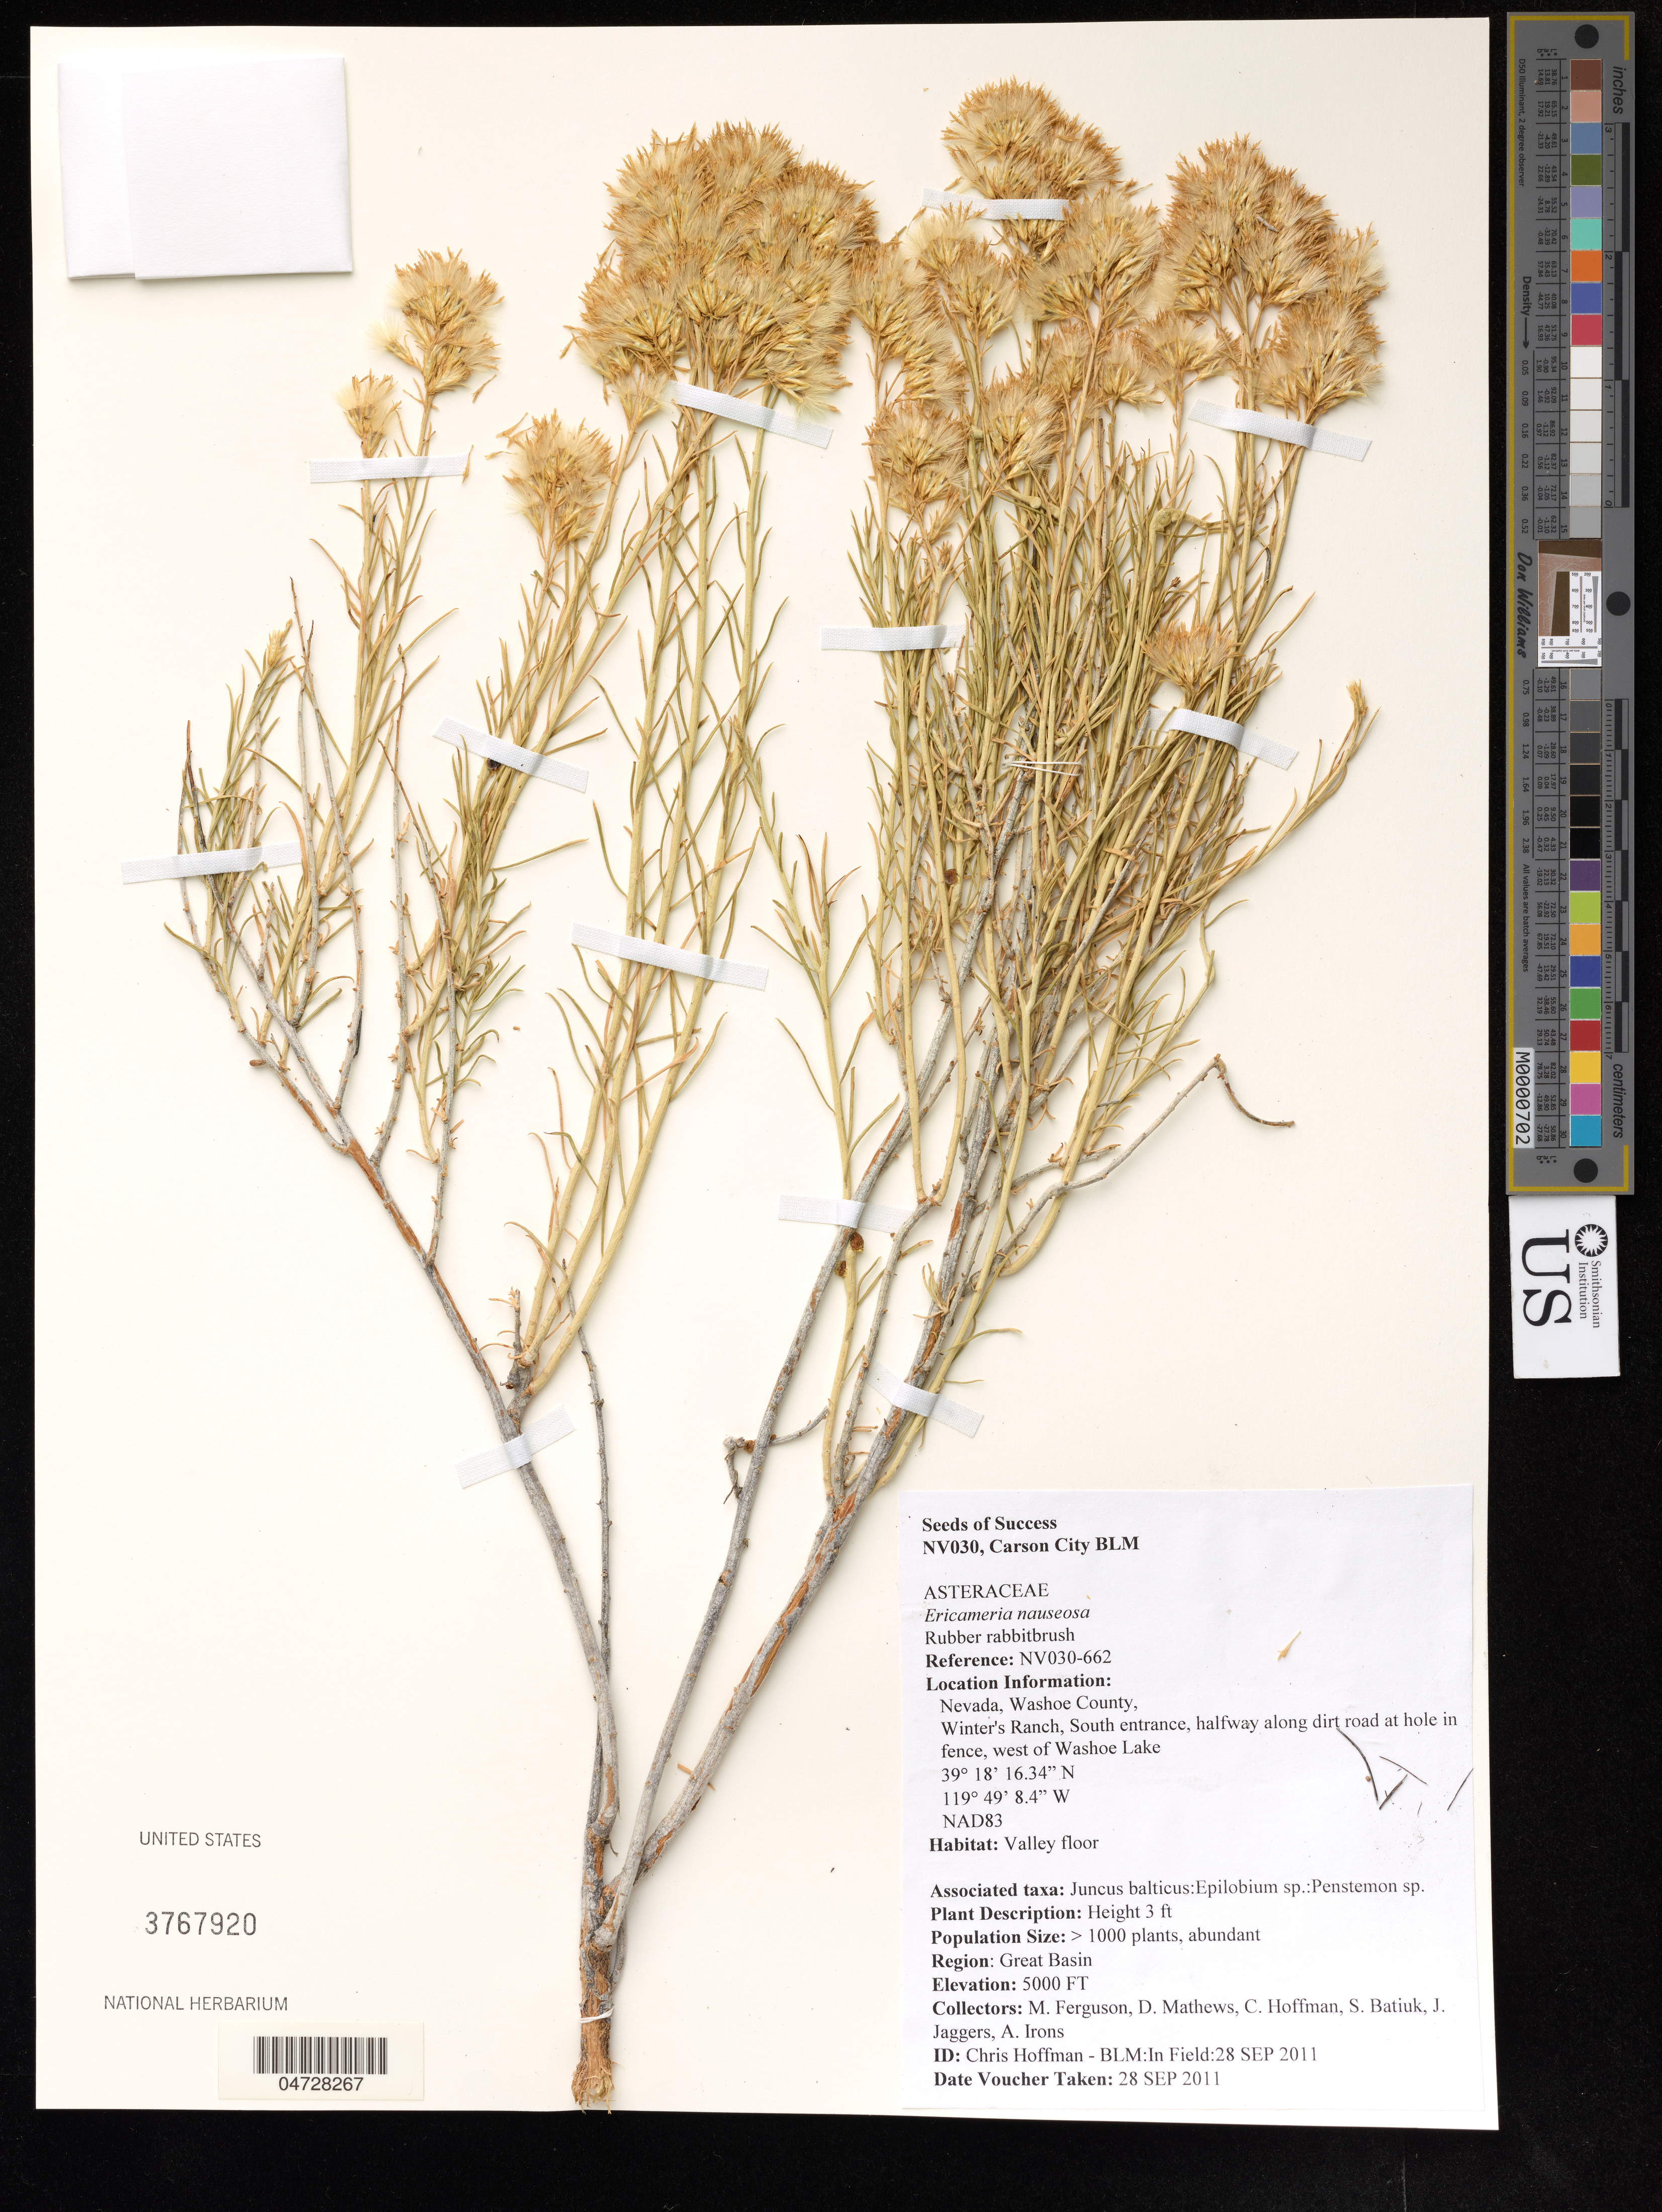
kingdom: Plantae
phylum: Tracheophyta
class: Magnoliopsida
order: Asterales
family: Asteraceae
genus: Ericameria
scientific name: Ericameria nauseosa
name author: (Pall. ex Pursh) G.L. Nesom & G.I. Baird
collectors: M. Ferguson, D. Mathews, C. Hoffman & S. Batiuk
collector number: NV030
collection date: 2011-09-28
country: United States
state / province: Nevada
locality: Washoe County, Great Basin.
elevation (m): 1524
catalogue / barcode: US 3767920